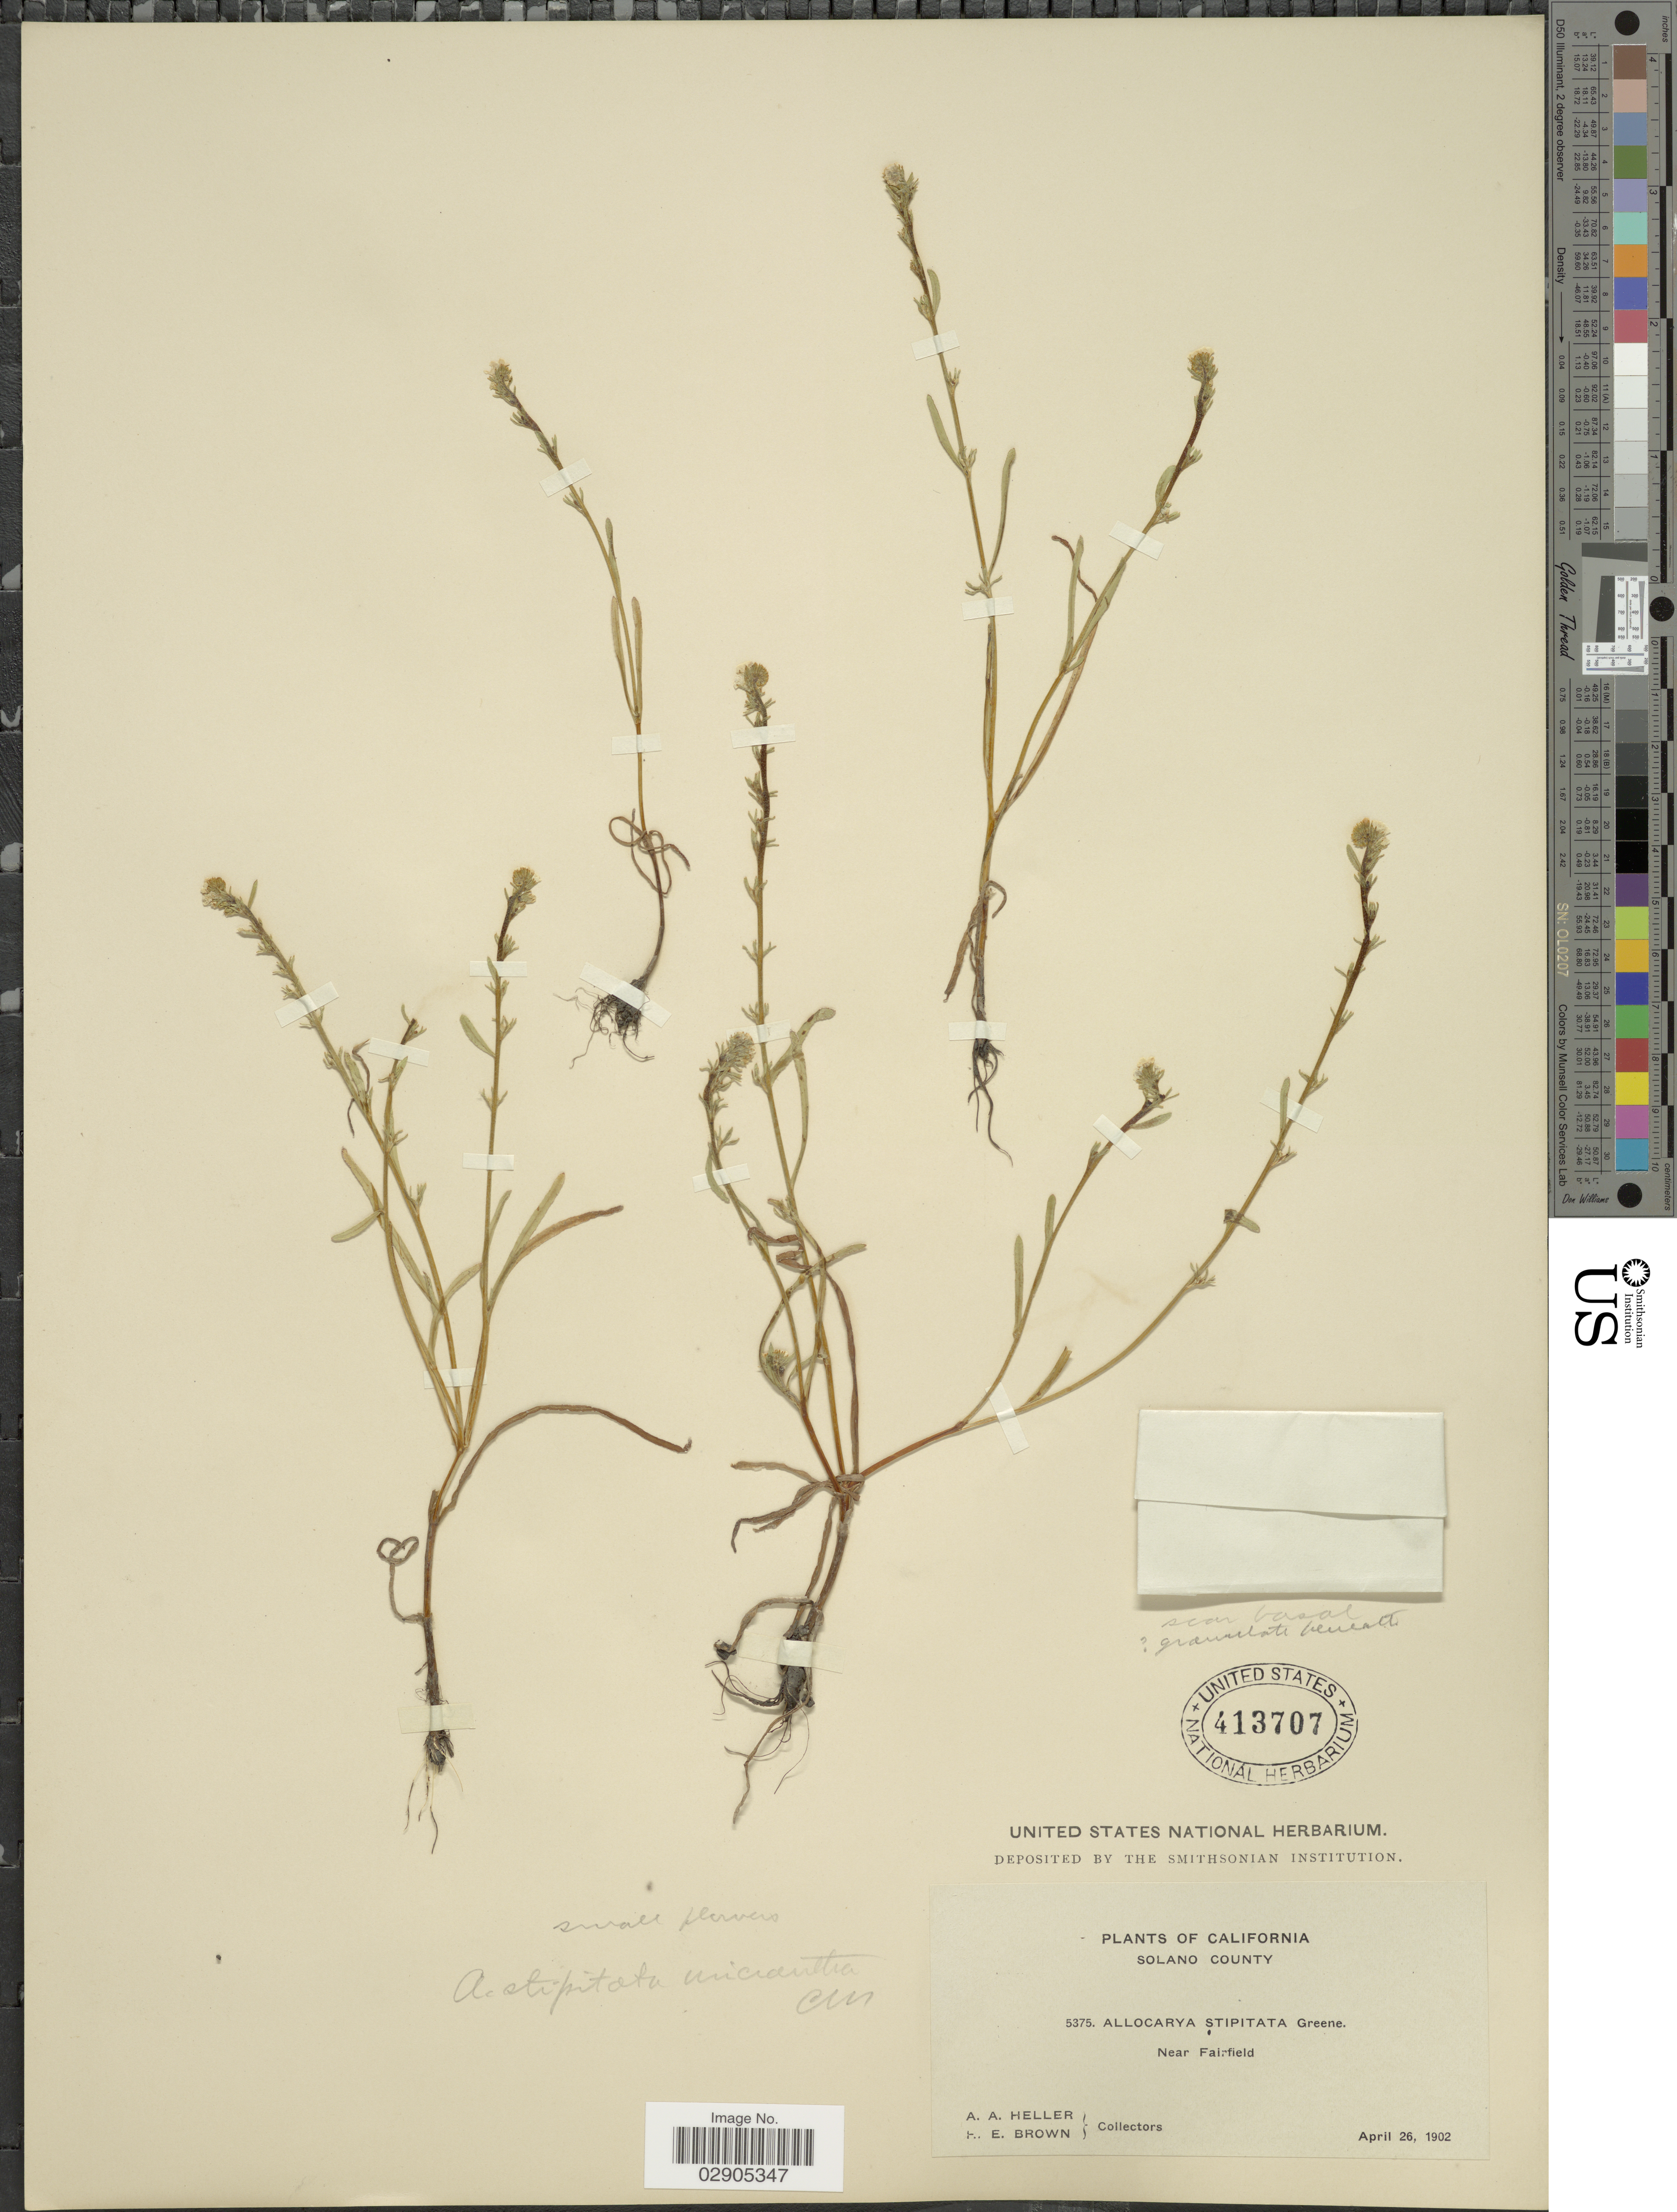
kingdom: Plantae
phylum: Tracheophyta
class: Magnoliopsida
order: Boraginales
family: Boraginaceae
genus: Allocarya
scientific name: Allocarya stipitata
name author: Greene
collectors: A. A. Heller & H. E. Brown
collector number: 5375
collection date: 1902-04-26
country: United States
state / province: California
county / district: Solano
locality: Solano County. Near Fairfield.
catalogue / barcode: US 413707